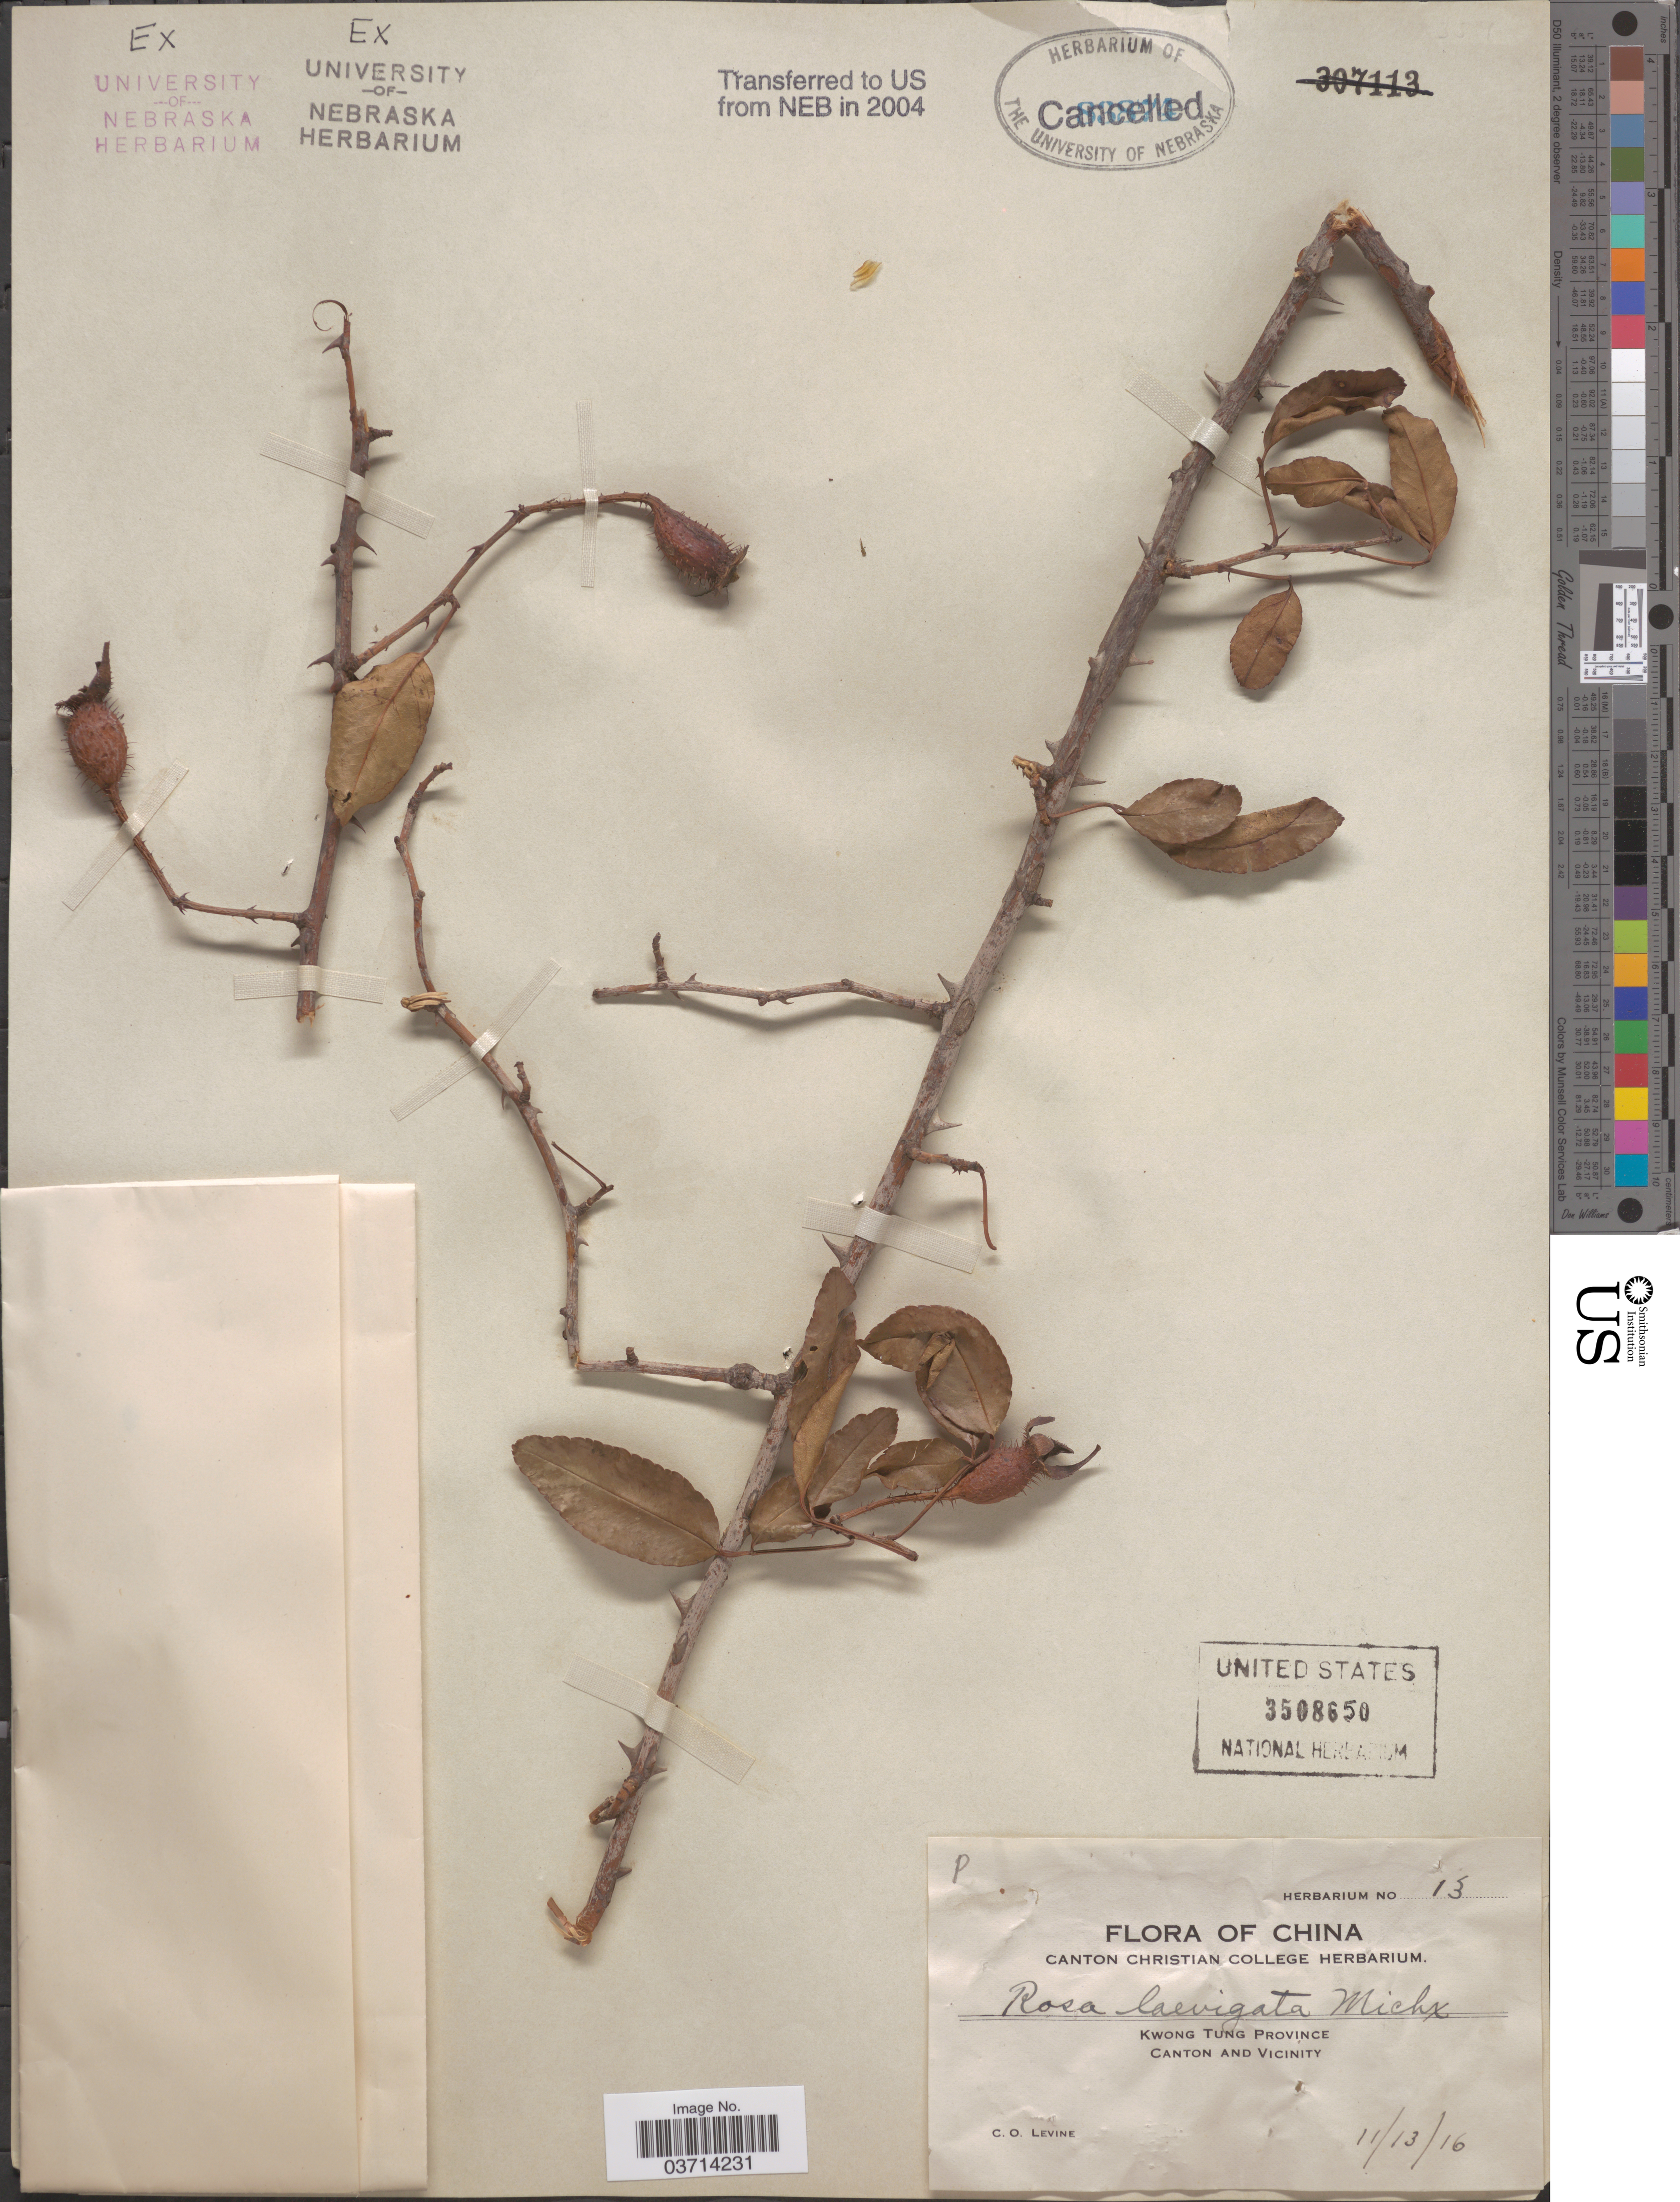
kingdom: Plantae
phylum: Tracheophyta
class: Magnoliopsida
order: Rosales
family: Rosaceae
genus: Rosa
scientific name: Rosa laevigata var. typica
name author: Herr.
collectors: C. O. Levine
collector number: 13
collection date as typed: Transcribed d/m/y: 13/11/16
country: China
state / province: Guangdong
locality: Kwong Tung Province. Canton and Vicinity.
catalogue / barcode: US 3508650